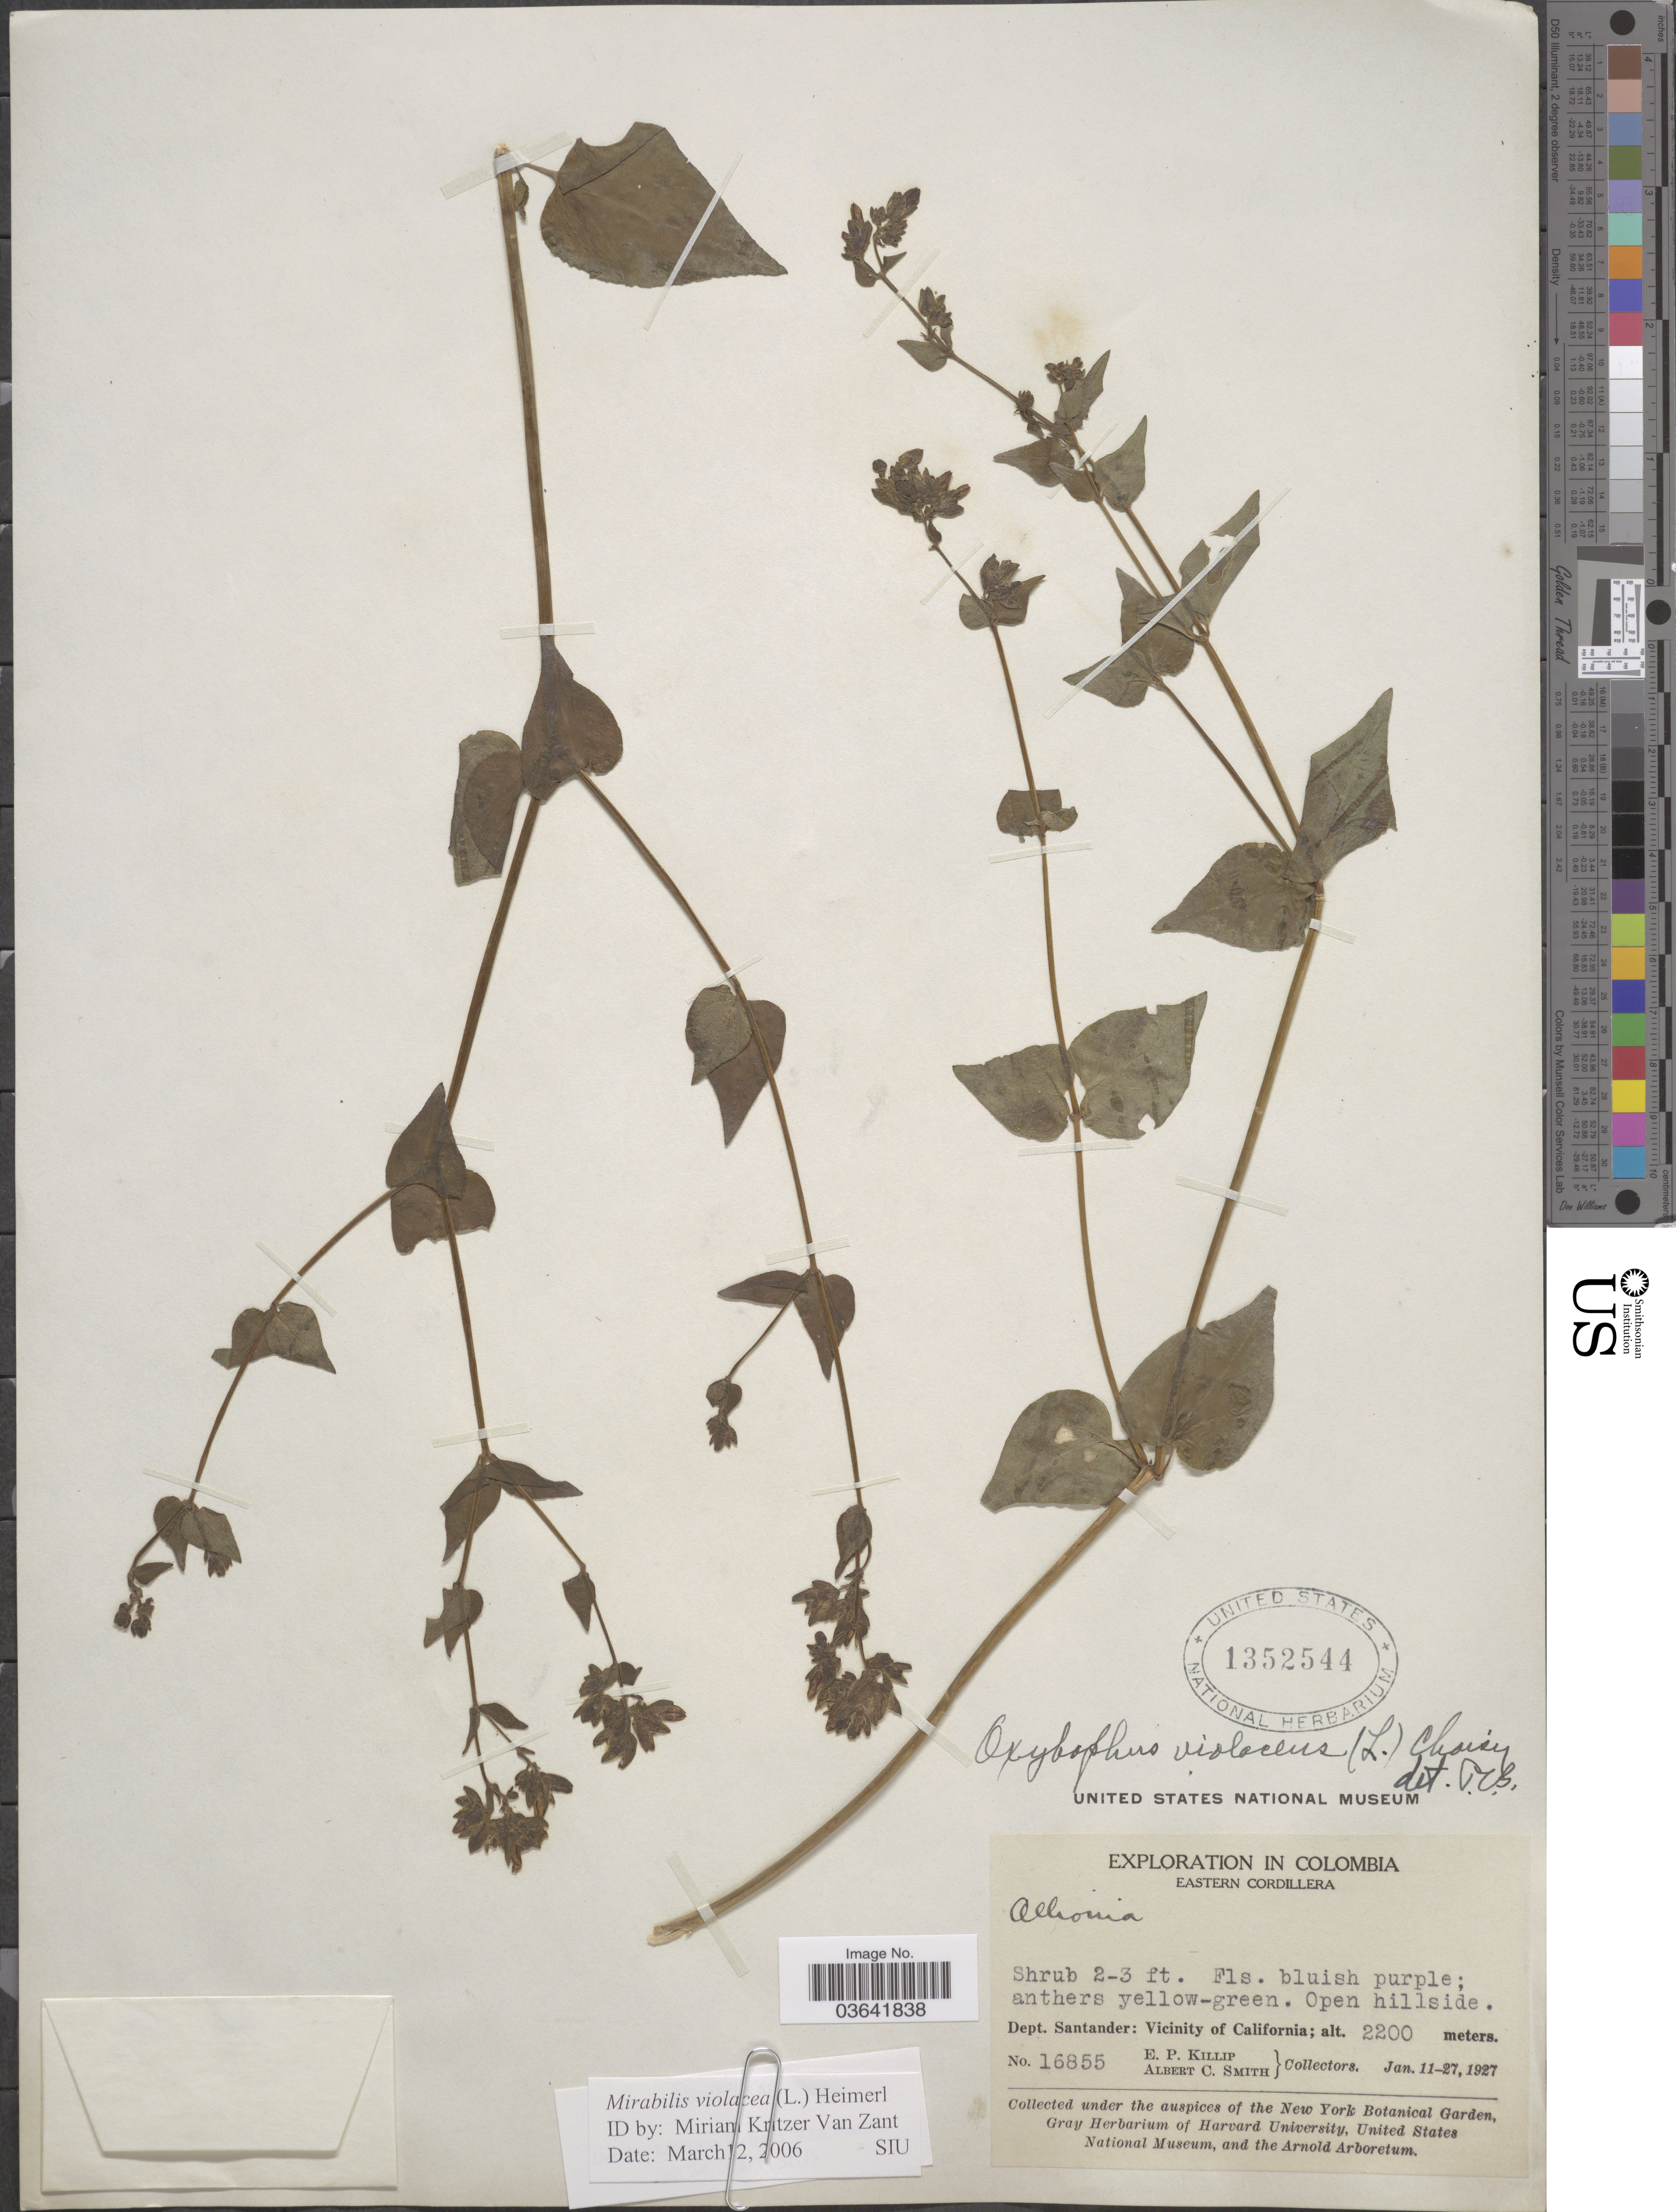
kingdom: Plantae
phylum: Tracheophyta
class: Magnoliopsida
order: Caryophyllales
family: Nyctaginaceae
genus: Mirabilis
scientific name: Mirabilis violacea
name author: (L.) Heimerl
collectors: E. P. Killip & A. C. Smith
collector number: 16855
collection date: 1927-01-11/1927-01-27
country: Colombia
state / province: Santander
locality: Eastern Cordillera. Dept. Santander: Vicinity of California.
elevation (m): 2200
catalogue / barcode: US 1352544